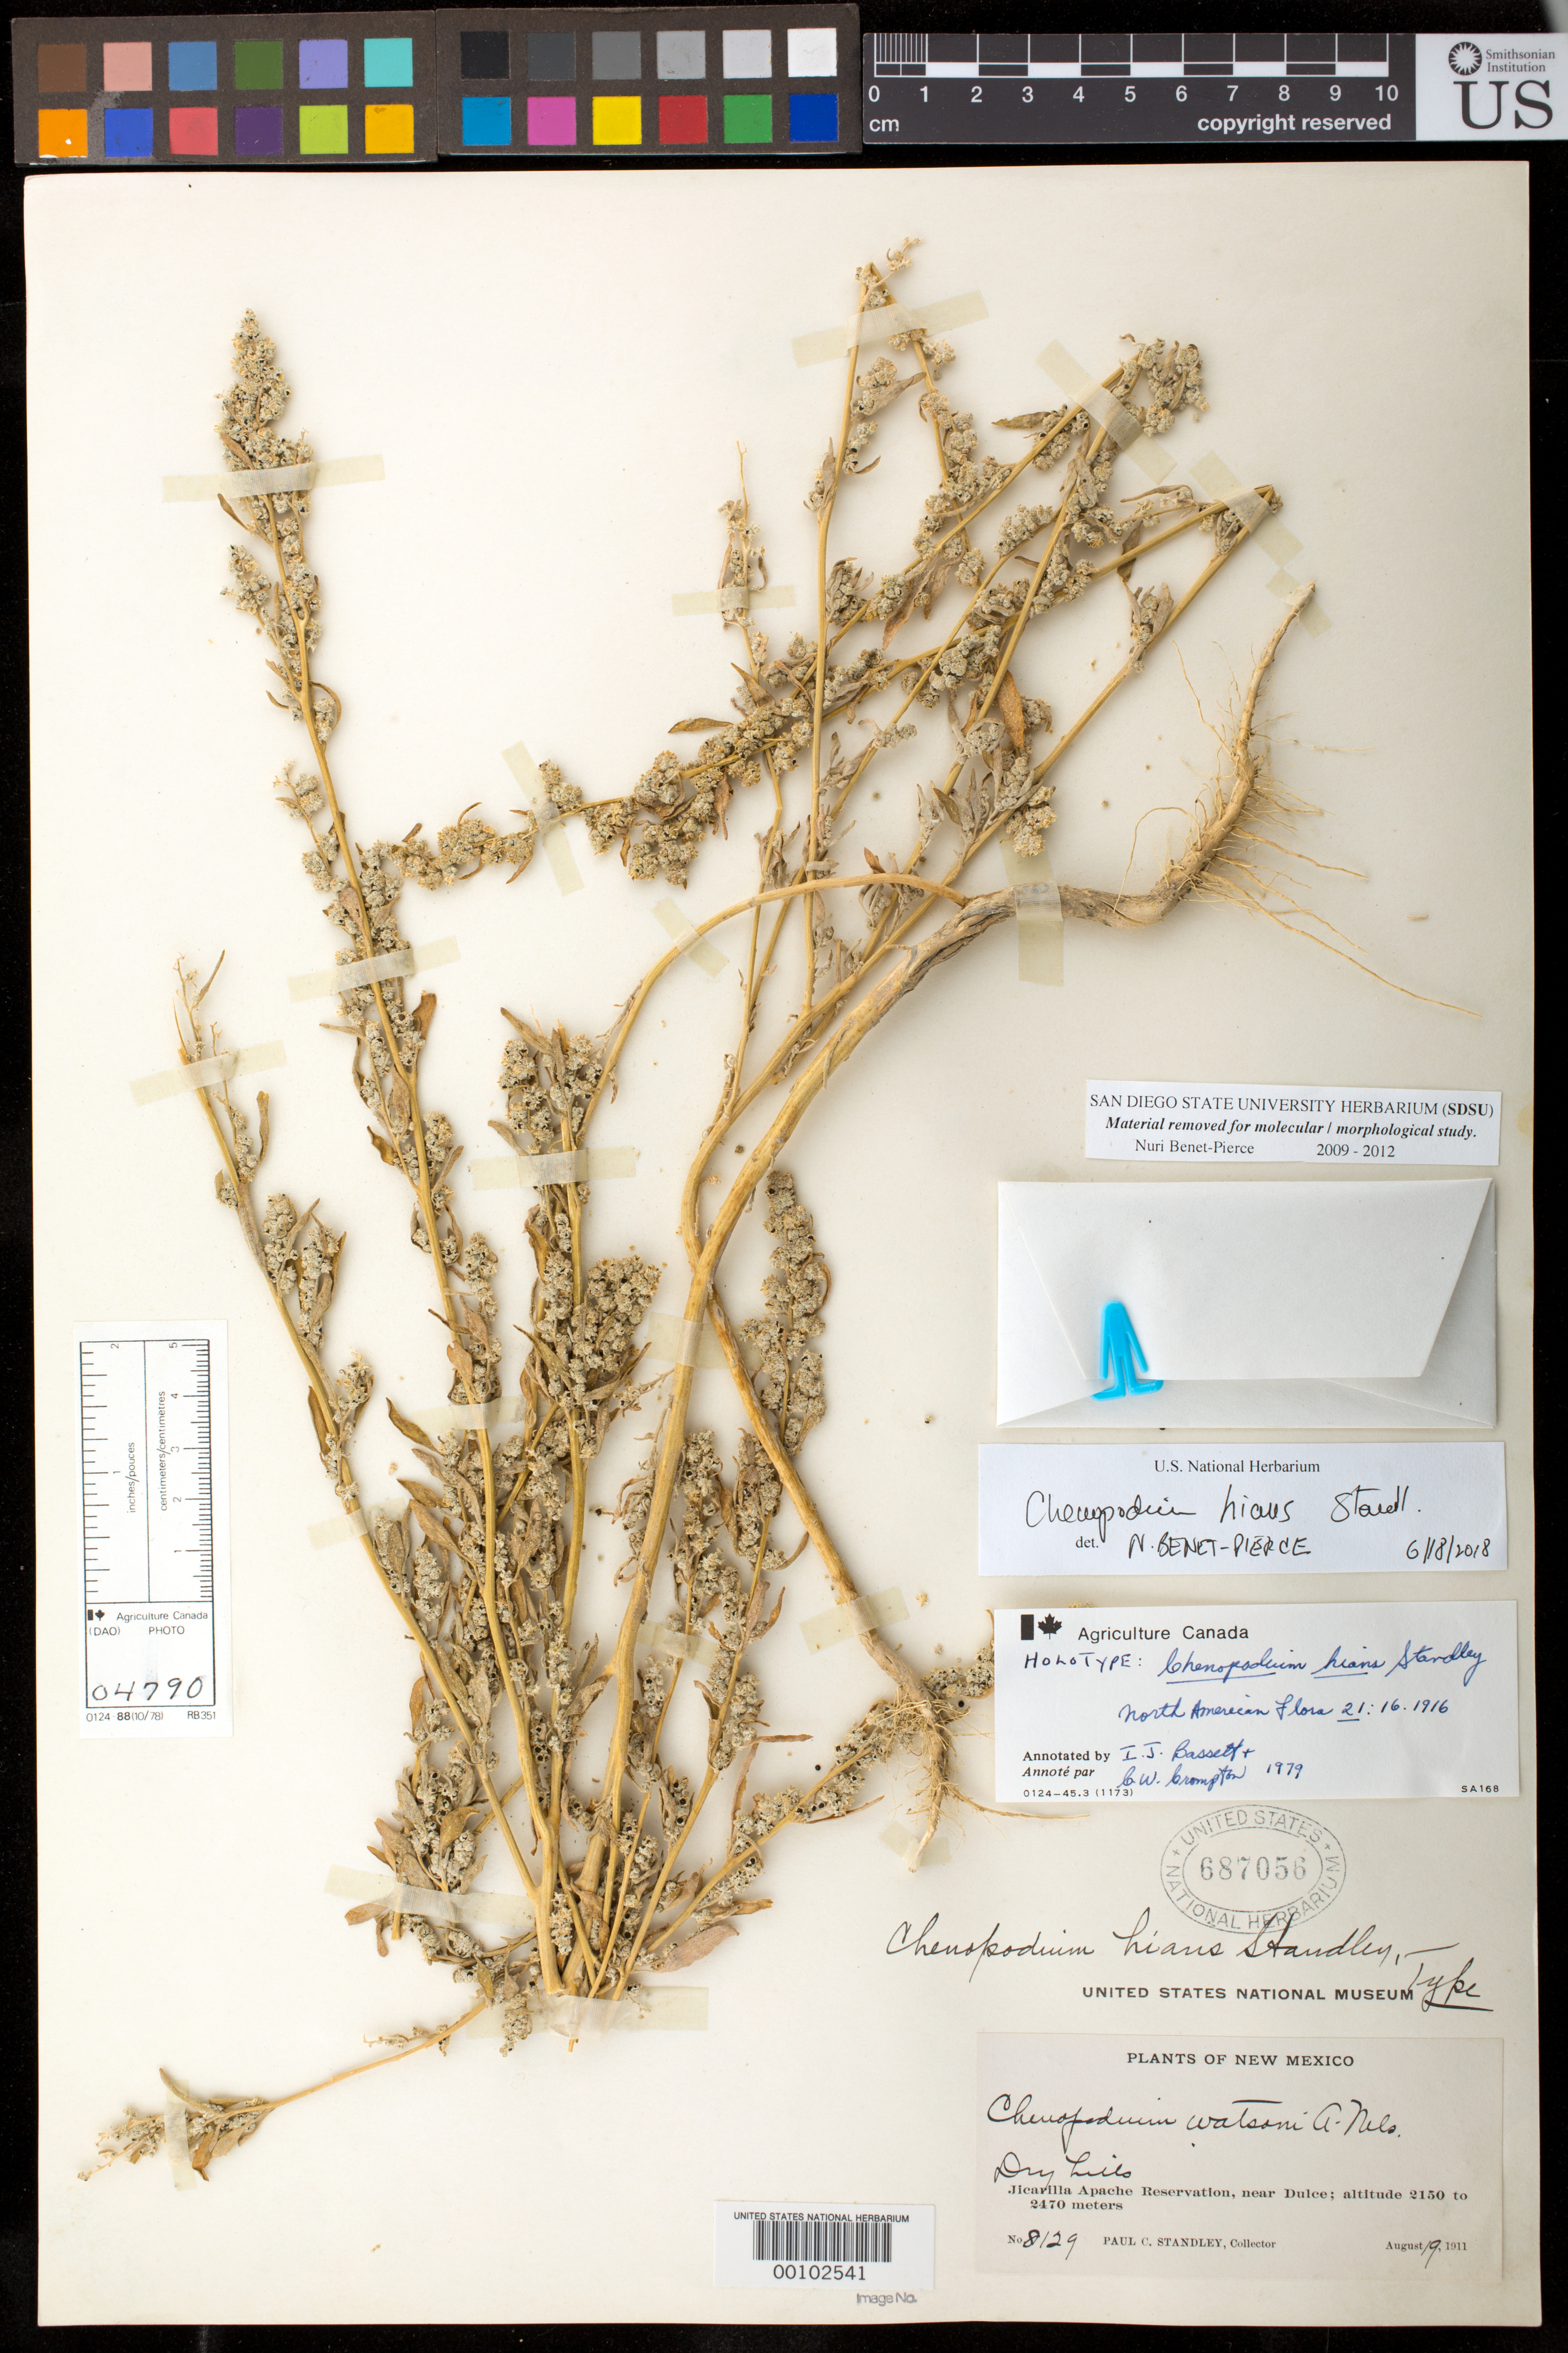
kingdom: Plantae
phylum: Tracheophyta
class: Magnoliopsida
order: Caryophyllales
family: Amaranthaceae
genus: Chenopodium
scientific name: Chenopodium hians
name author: Standl.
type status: Holotype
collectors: P. C. Standley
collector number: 8129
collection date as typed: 19 Aug 1911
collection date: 1911-08-19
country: United States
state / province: New Mexico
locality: Near Dulce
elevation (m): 2150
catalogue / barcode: US 687056